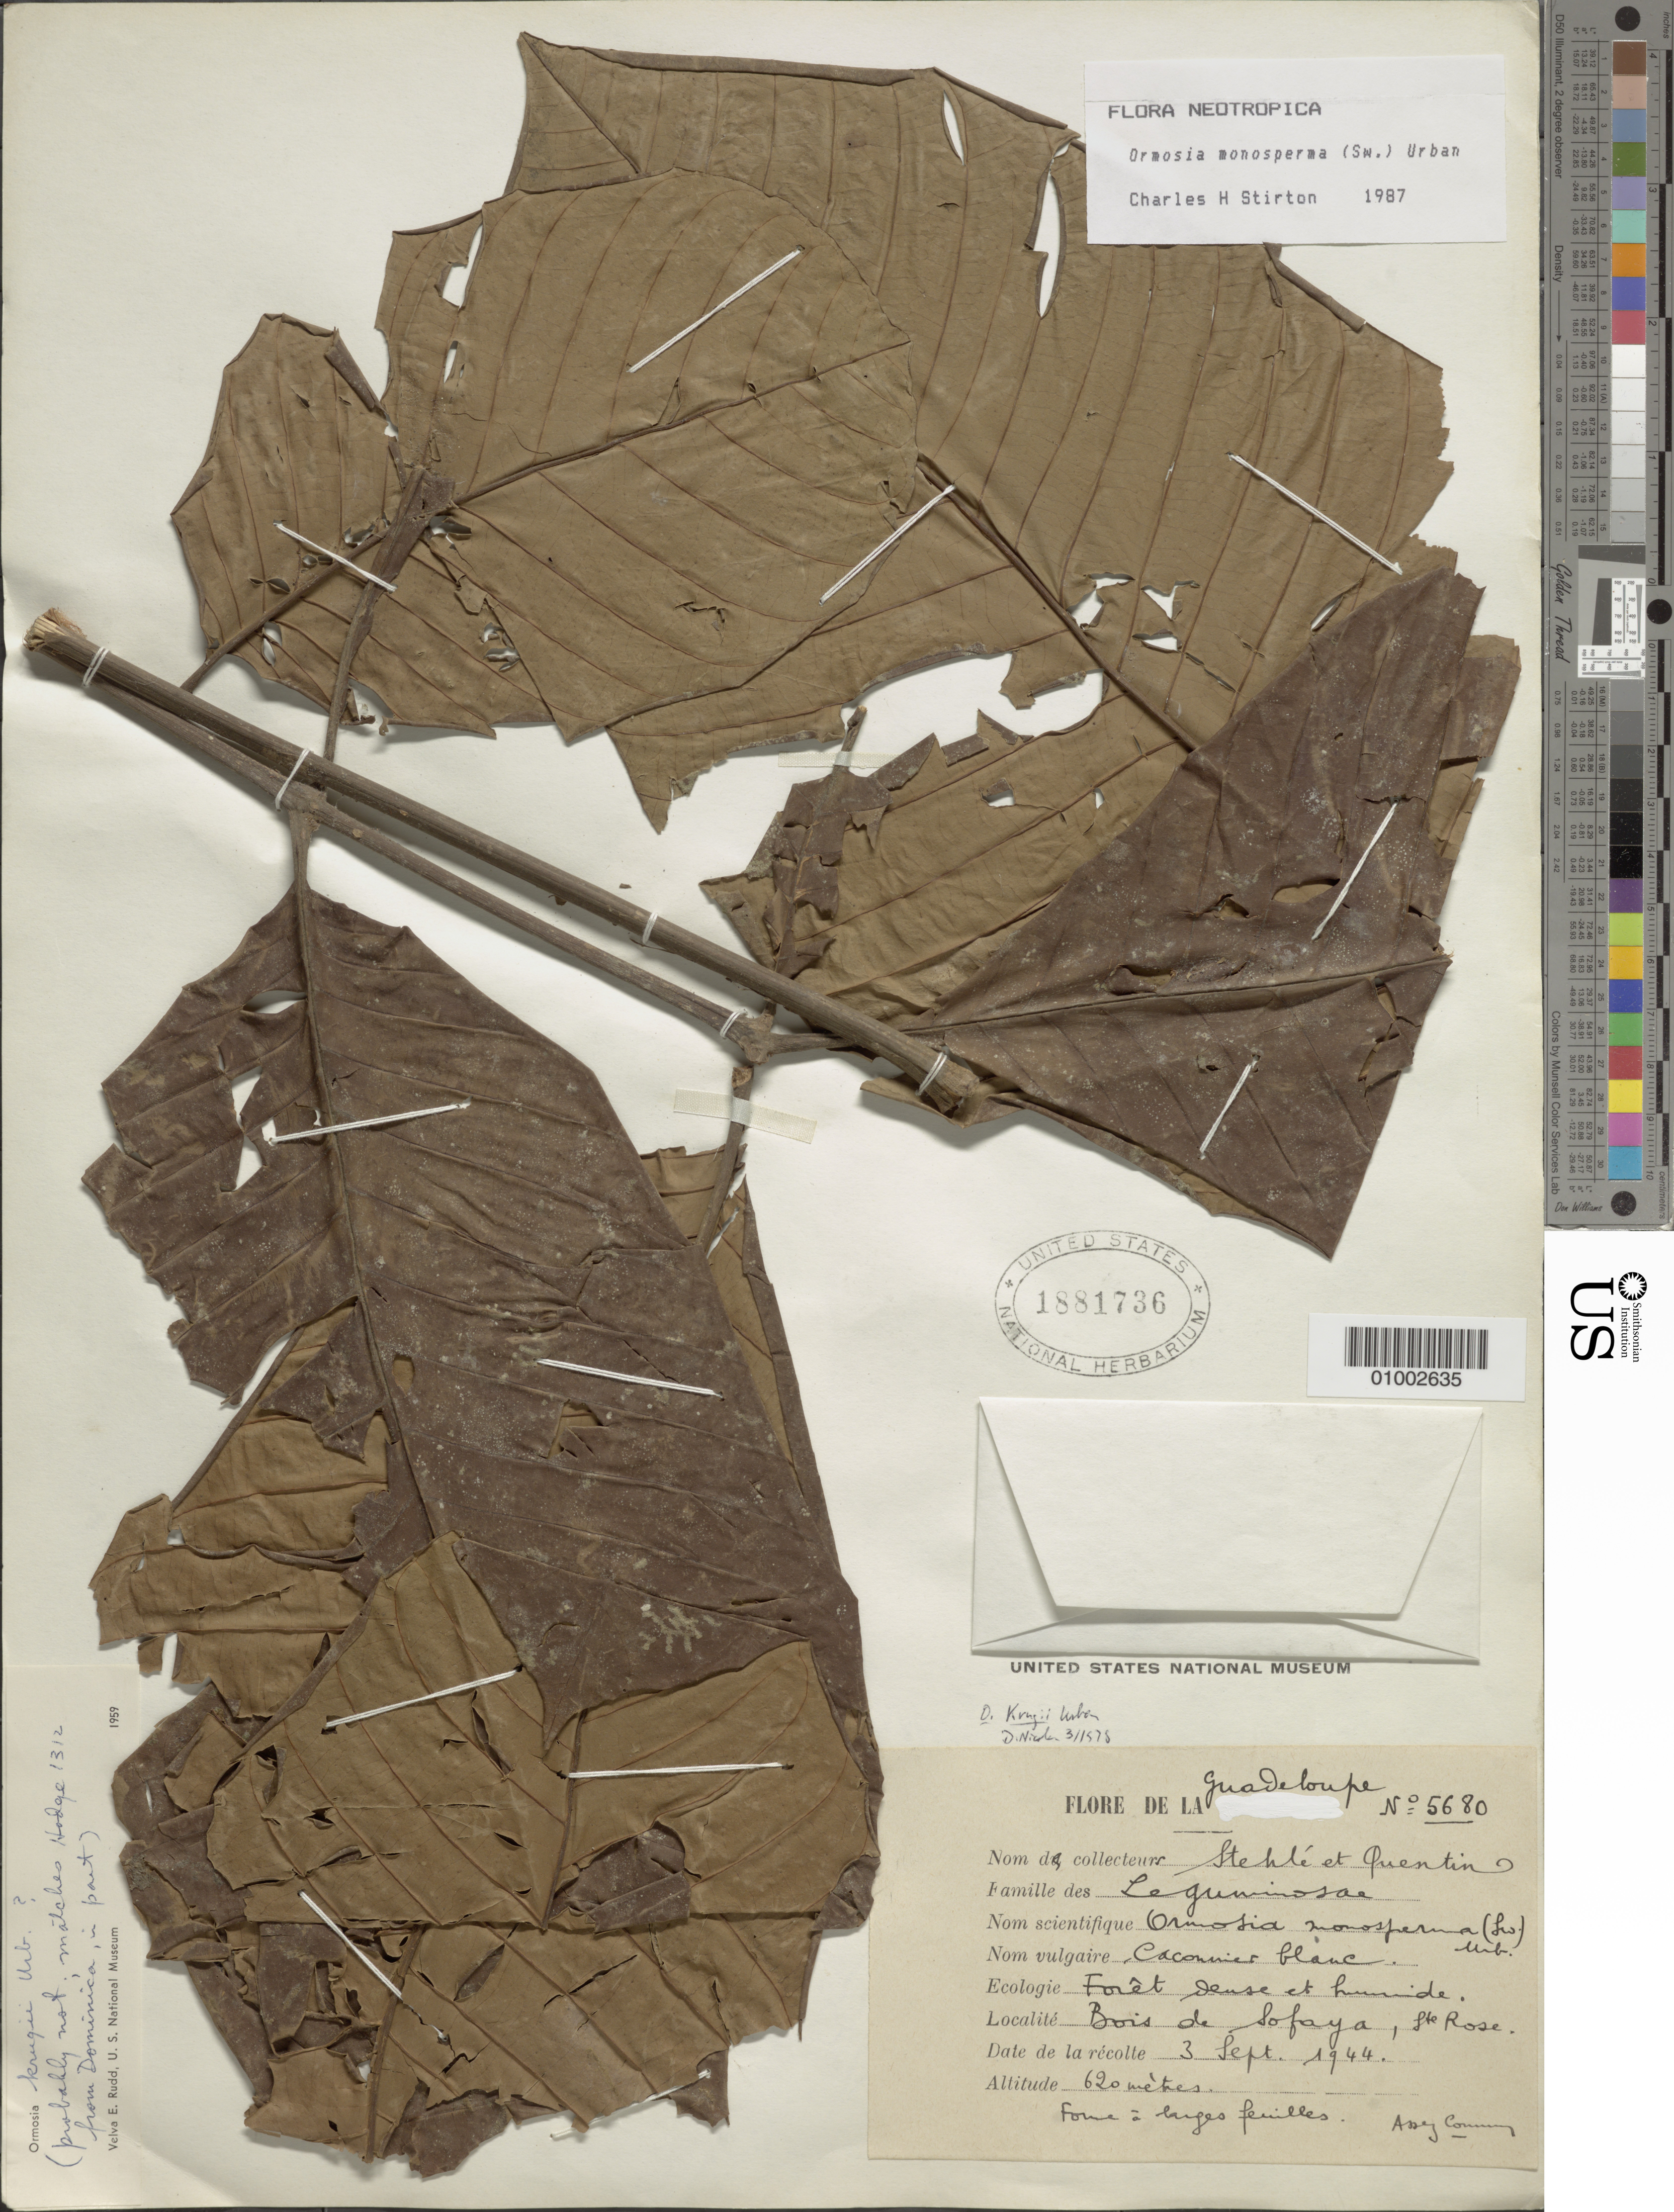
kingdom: Plantae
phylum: Tracheophyta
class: Magnoliopsida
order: Fabales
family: Fabaceae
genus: Ormosia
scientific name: Ormosia krugii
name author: Urb.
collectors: H. Stehlé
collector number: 5680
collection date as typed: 03 Sep 1944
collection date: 1944-09-03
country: Guadeloupe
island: Basse Terre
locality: Bois de Sofaya, St. Rose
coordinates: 0 N, 0 E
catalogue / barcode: US 1881736